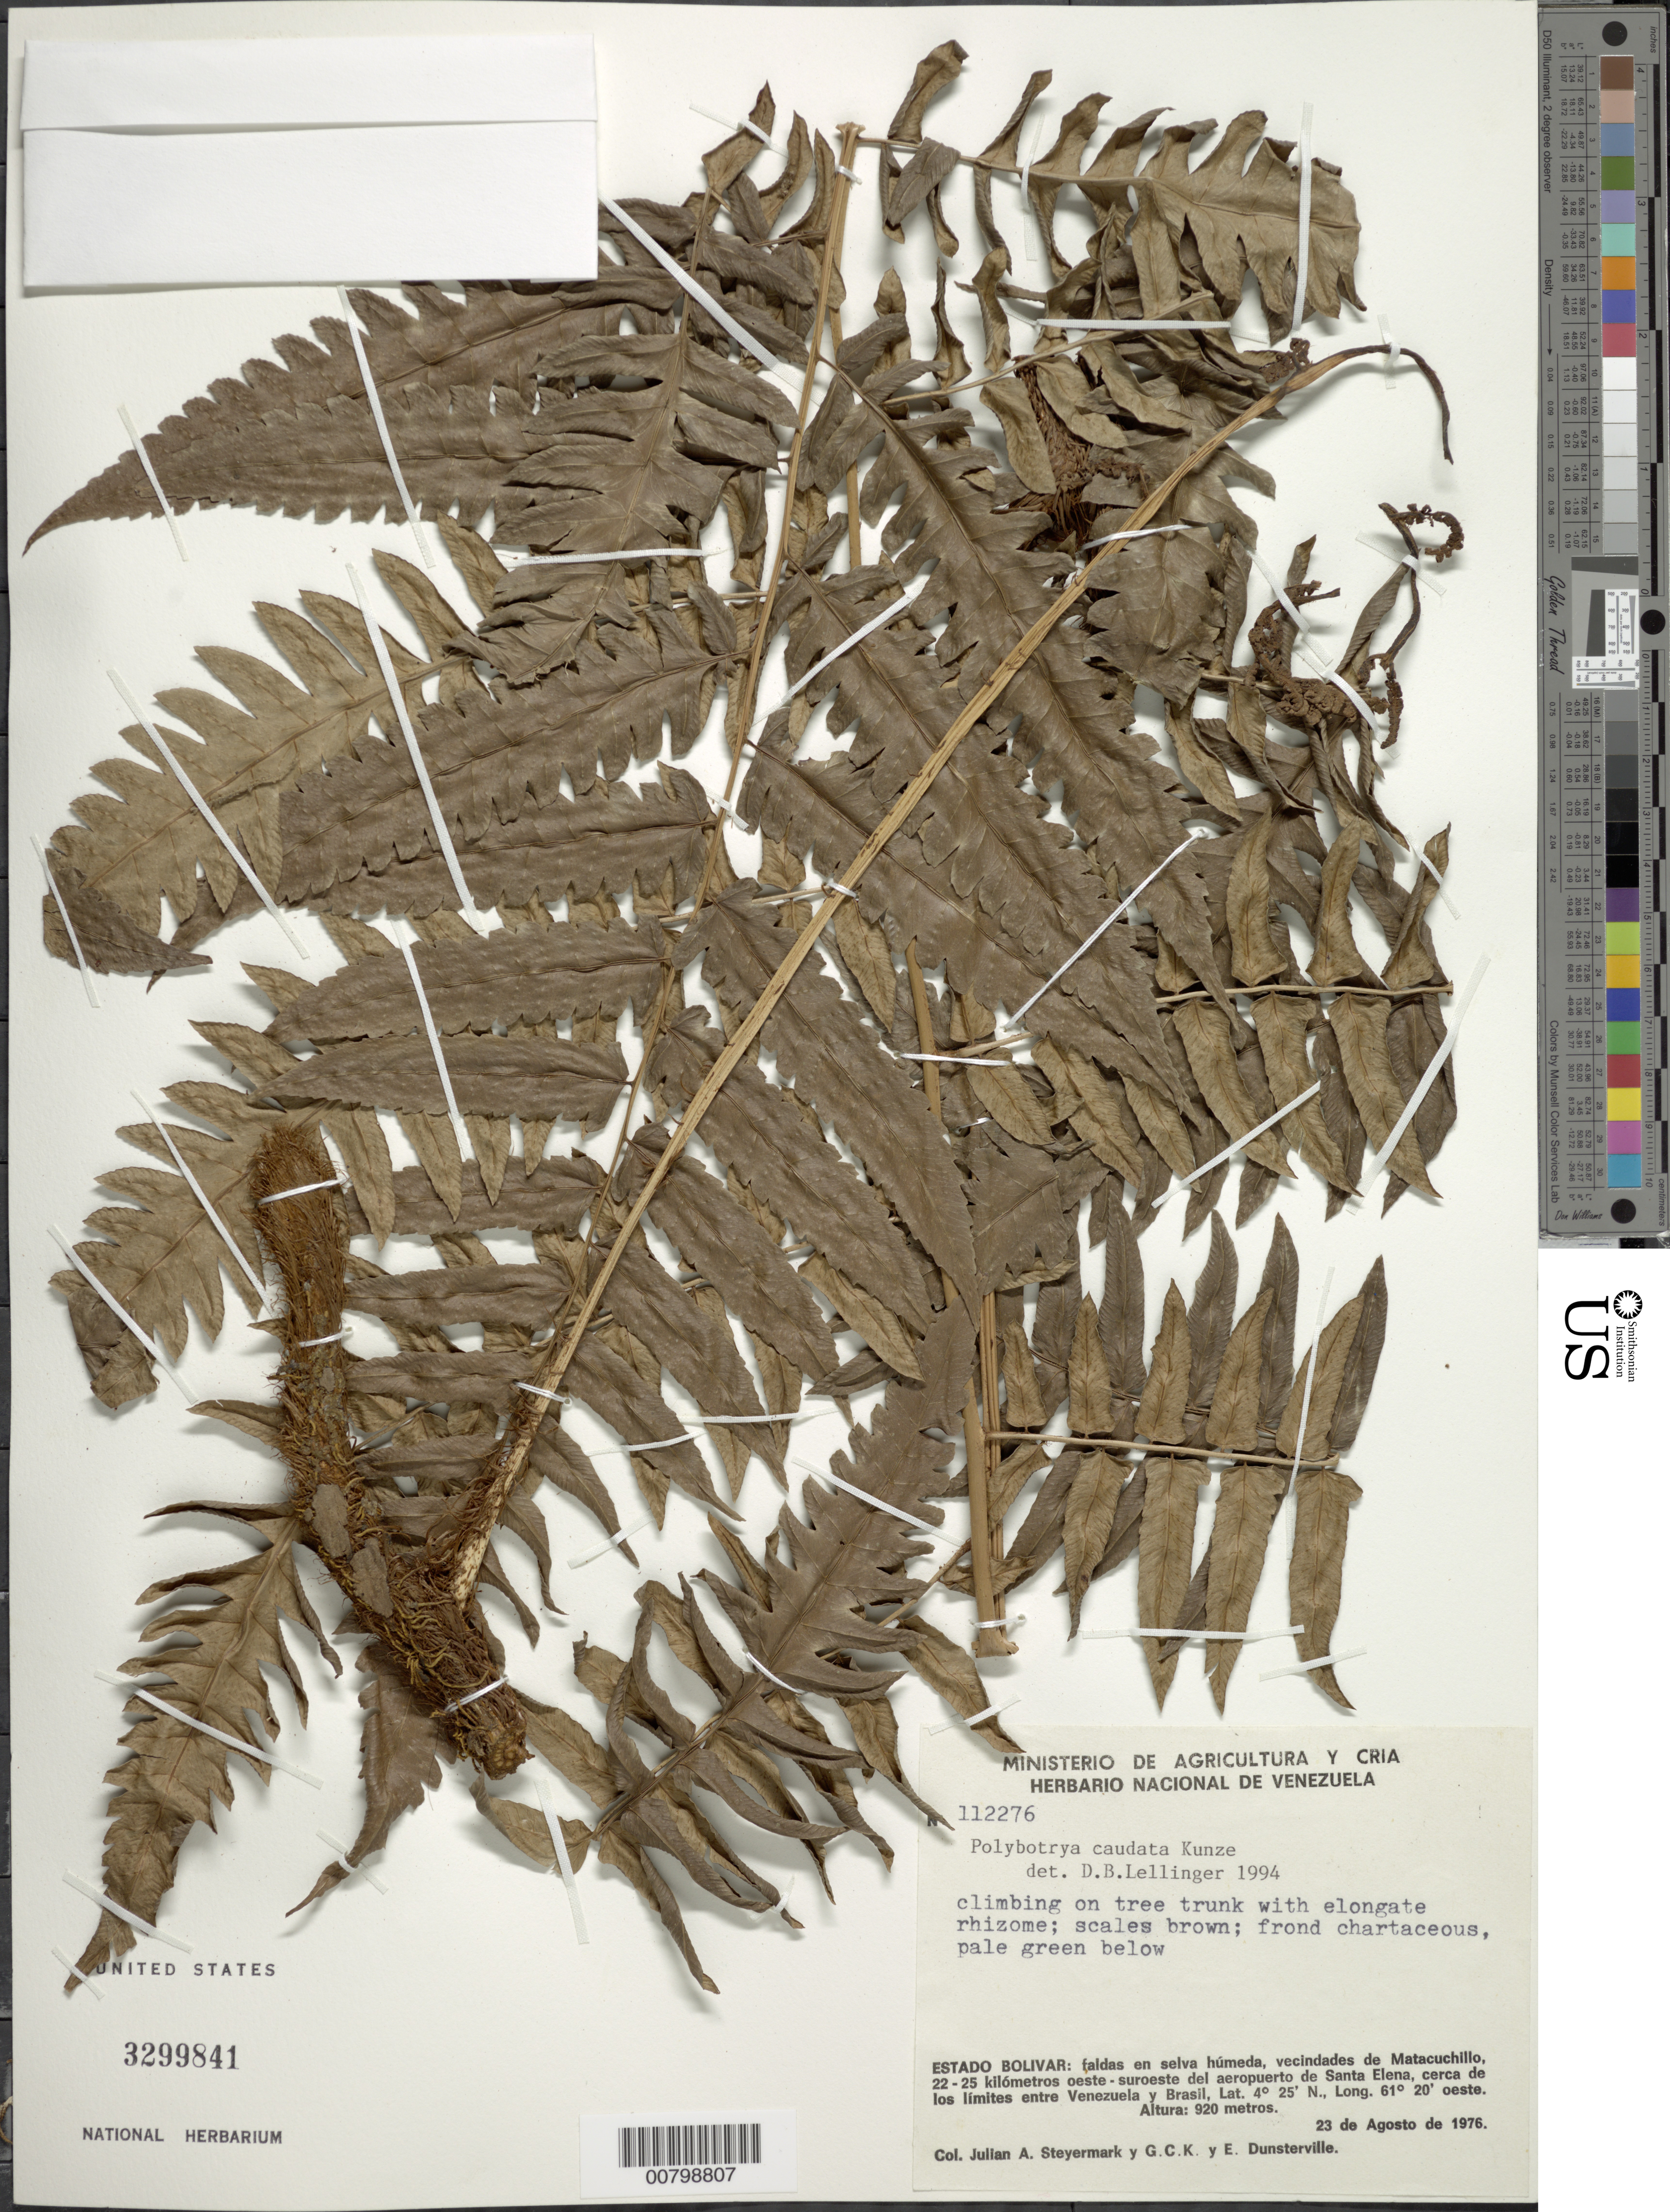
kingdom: Plantae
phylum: Tracheophyta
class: Polypodiopsida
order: Polypodiales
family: Dryopteridaceae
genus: Polybotrya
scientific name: Polybotrya caudata f. caudata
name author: Kunze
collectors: J. Steyermark, G. C. K. Dunsterville & E. Dunsterville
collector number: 112276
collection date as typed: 23-Aug-76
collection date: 1976-08-23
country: Venezuela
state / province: Bolívar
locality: Matacuchillo, vic.; 22-25 km oeste-SO del aeropuerto de Santa Elena, cerca de los limites entre Venezuela y Brasil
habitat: Faldas en selva húmeda; on tree trunk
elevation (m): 920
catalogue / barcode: US 3299841